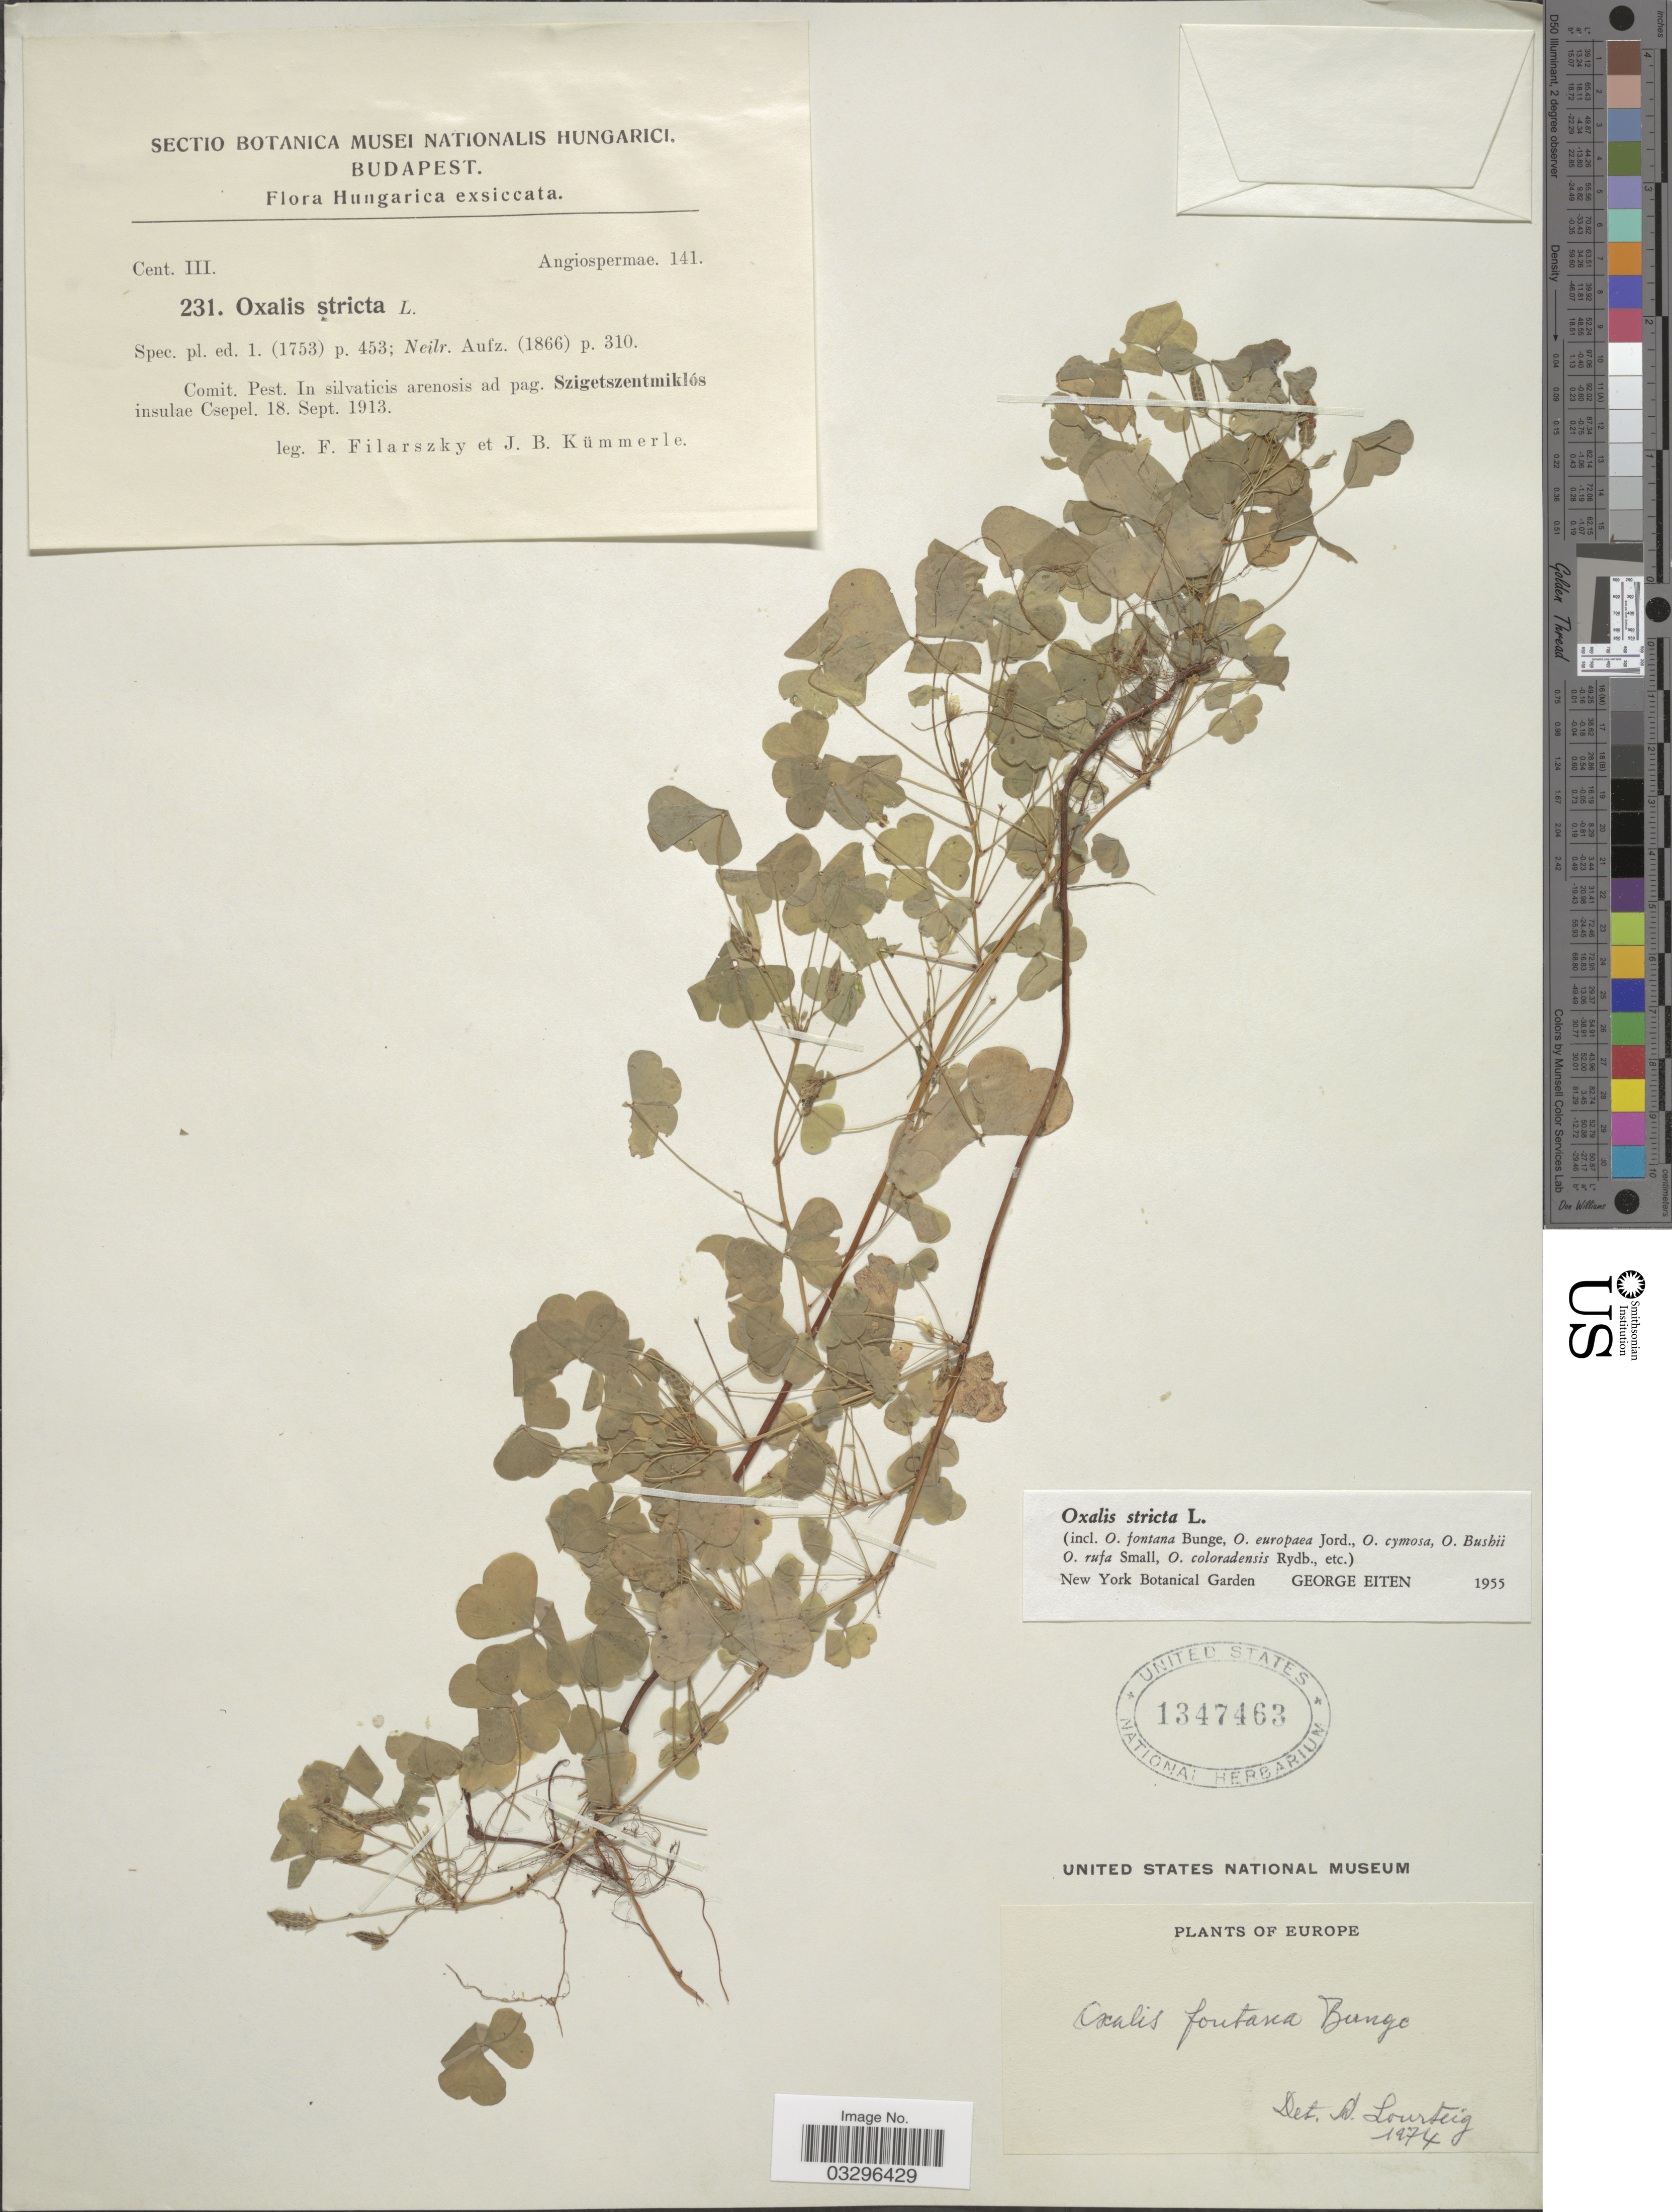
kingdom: Plantae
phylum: Tracheophyta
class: Magnoliopsida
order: Oxalidales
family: Oxalidaceae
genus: Oxalis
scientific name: Oxalis fontana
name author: Bunge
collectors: F. Filarszky & J. Kummerle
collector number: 231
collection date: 1913-09-18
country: Hungary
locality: Comit. Pest. In silvaticis arenosis ad pag. Szigetszentmiklós insulæ Csepel.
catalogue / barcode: US 1347463